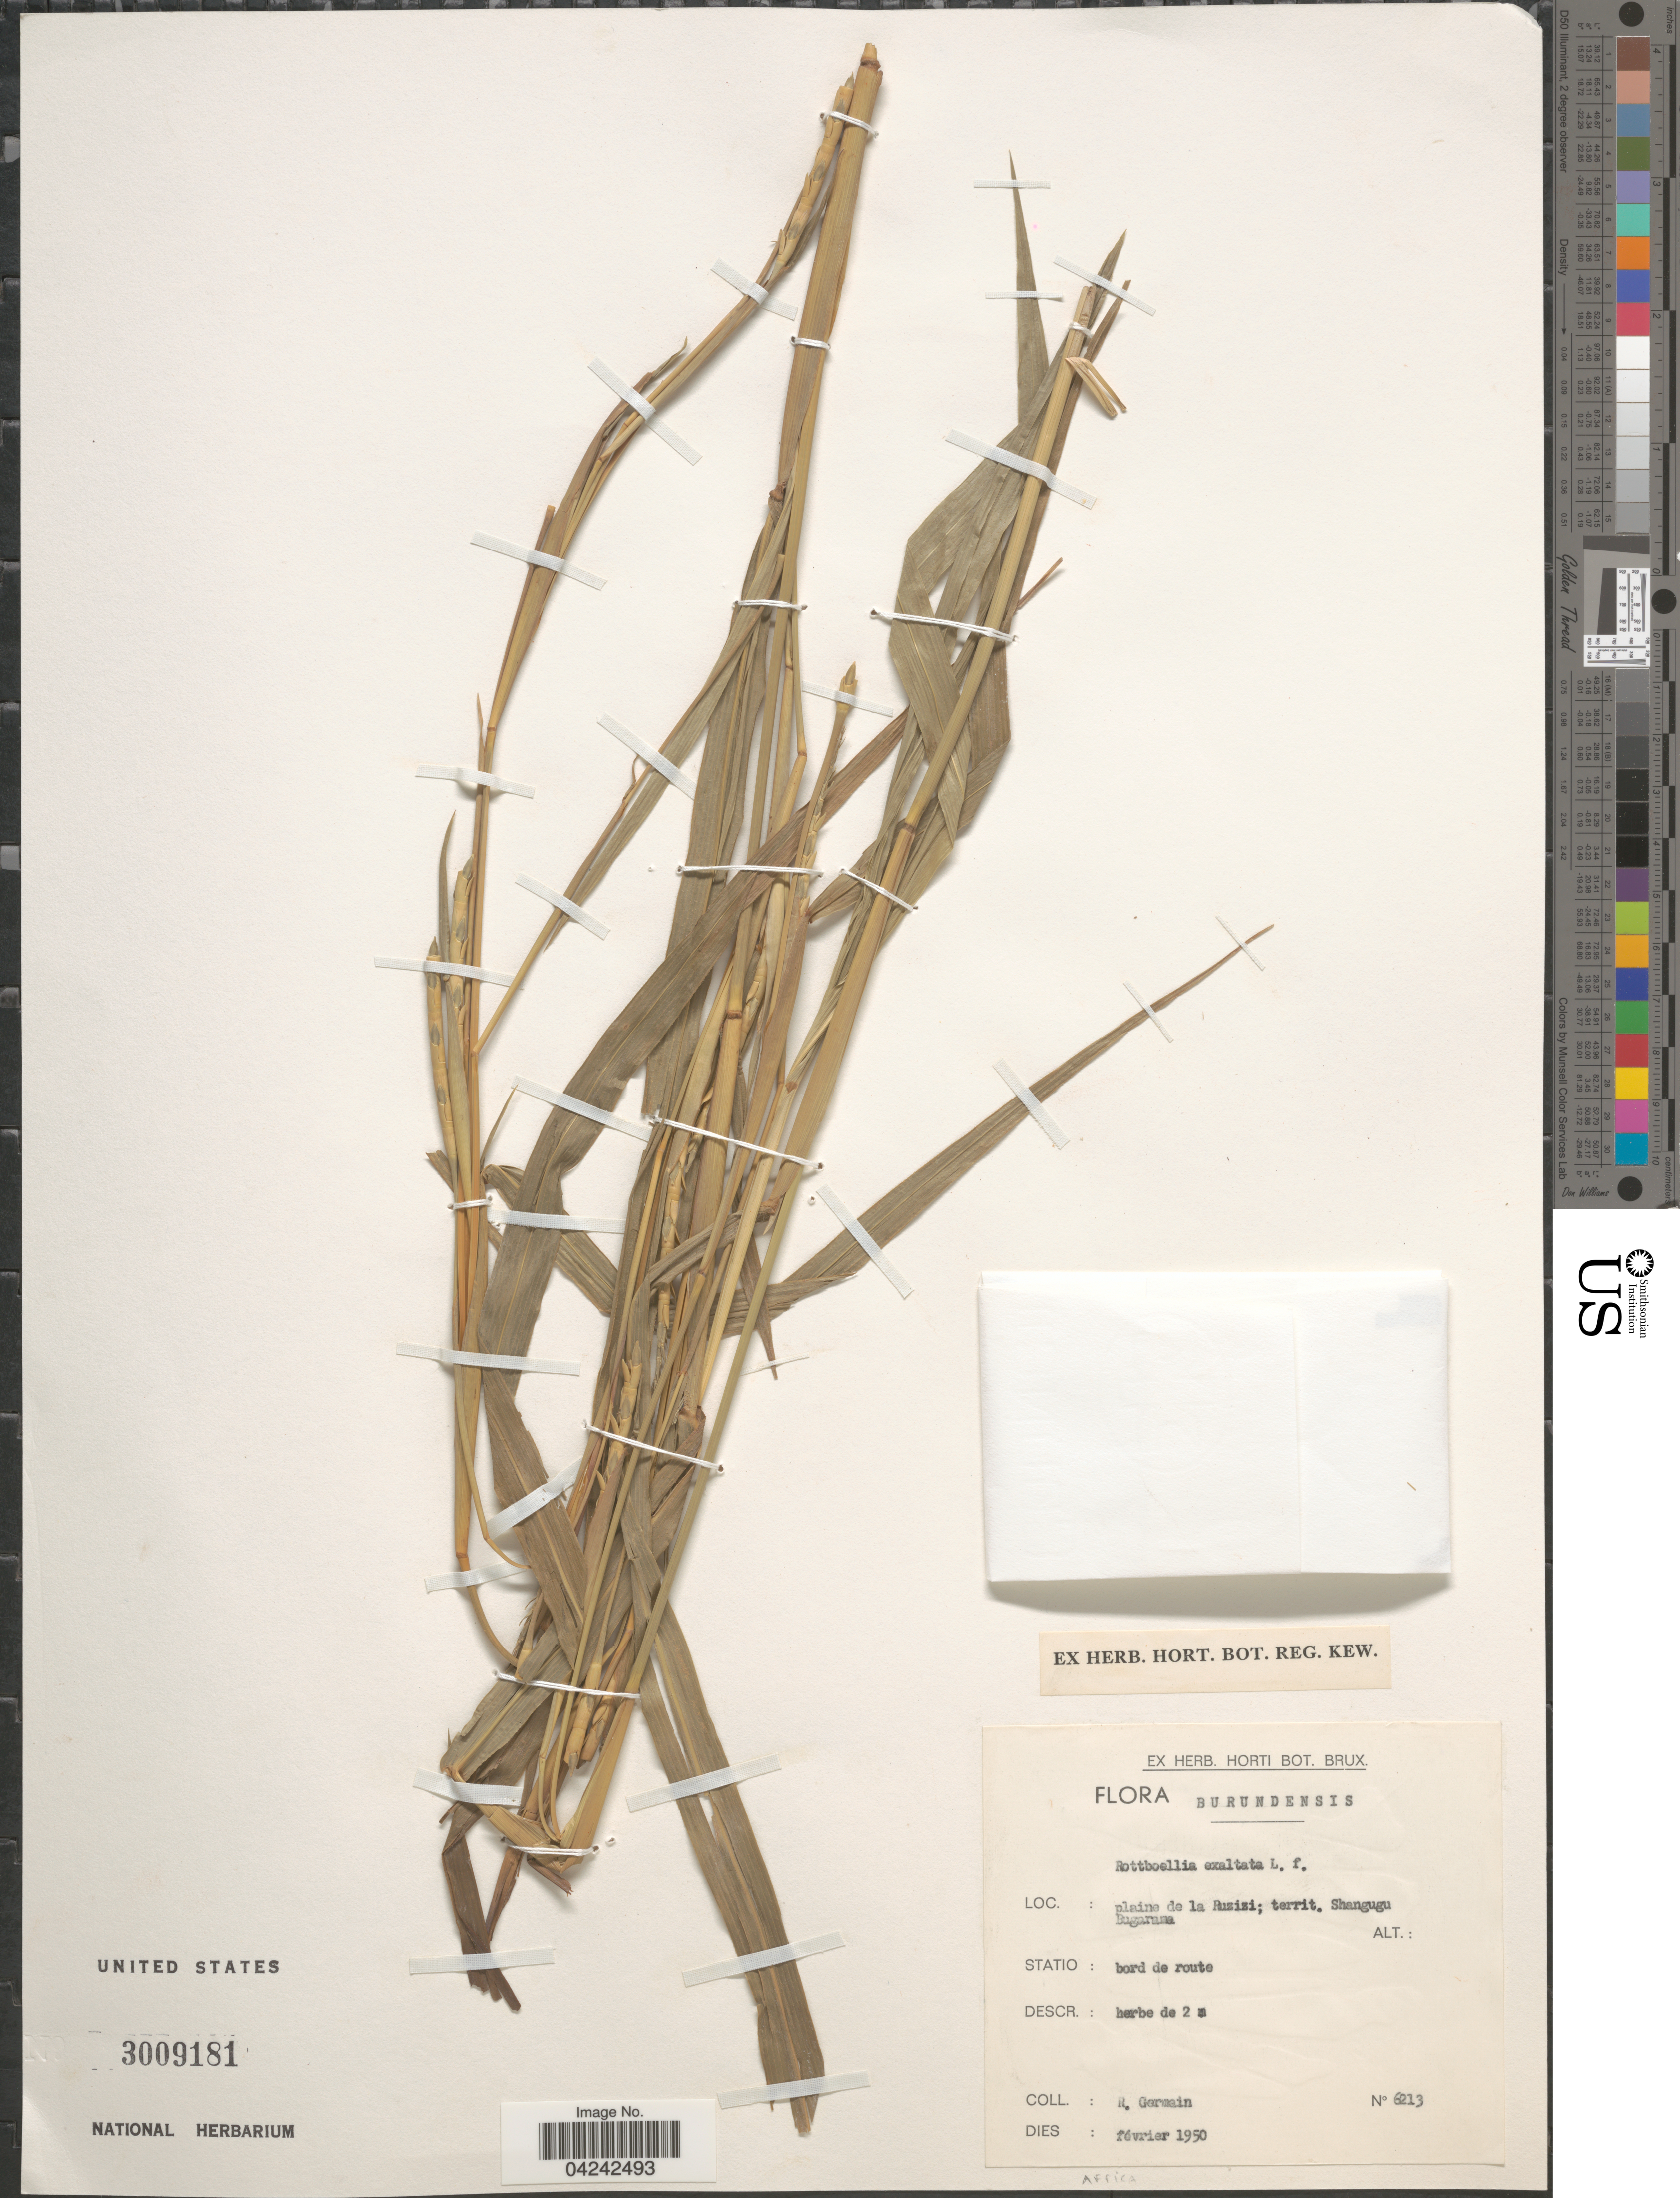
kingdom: Plantae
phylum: Tracheophyta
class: Liliopsida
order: Poales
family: Poaceae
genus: Rottboellia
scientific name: Rottboellia cochinchinensis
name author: (Lour.) Clayton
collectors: R. Germain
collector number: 6213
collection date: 1950-02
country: Burundi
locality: Plaine de la Ruzizi; territ. Shangugu Bugarama.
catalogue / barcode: US 3009181